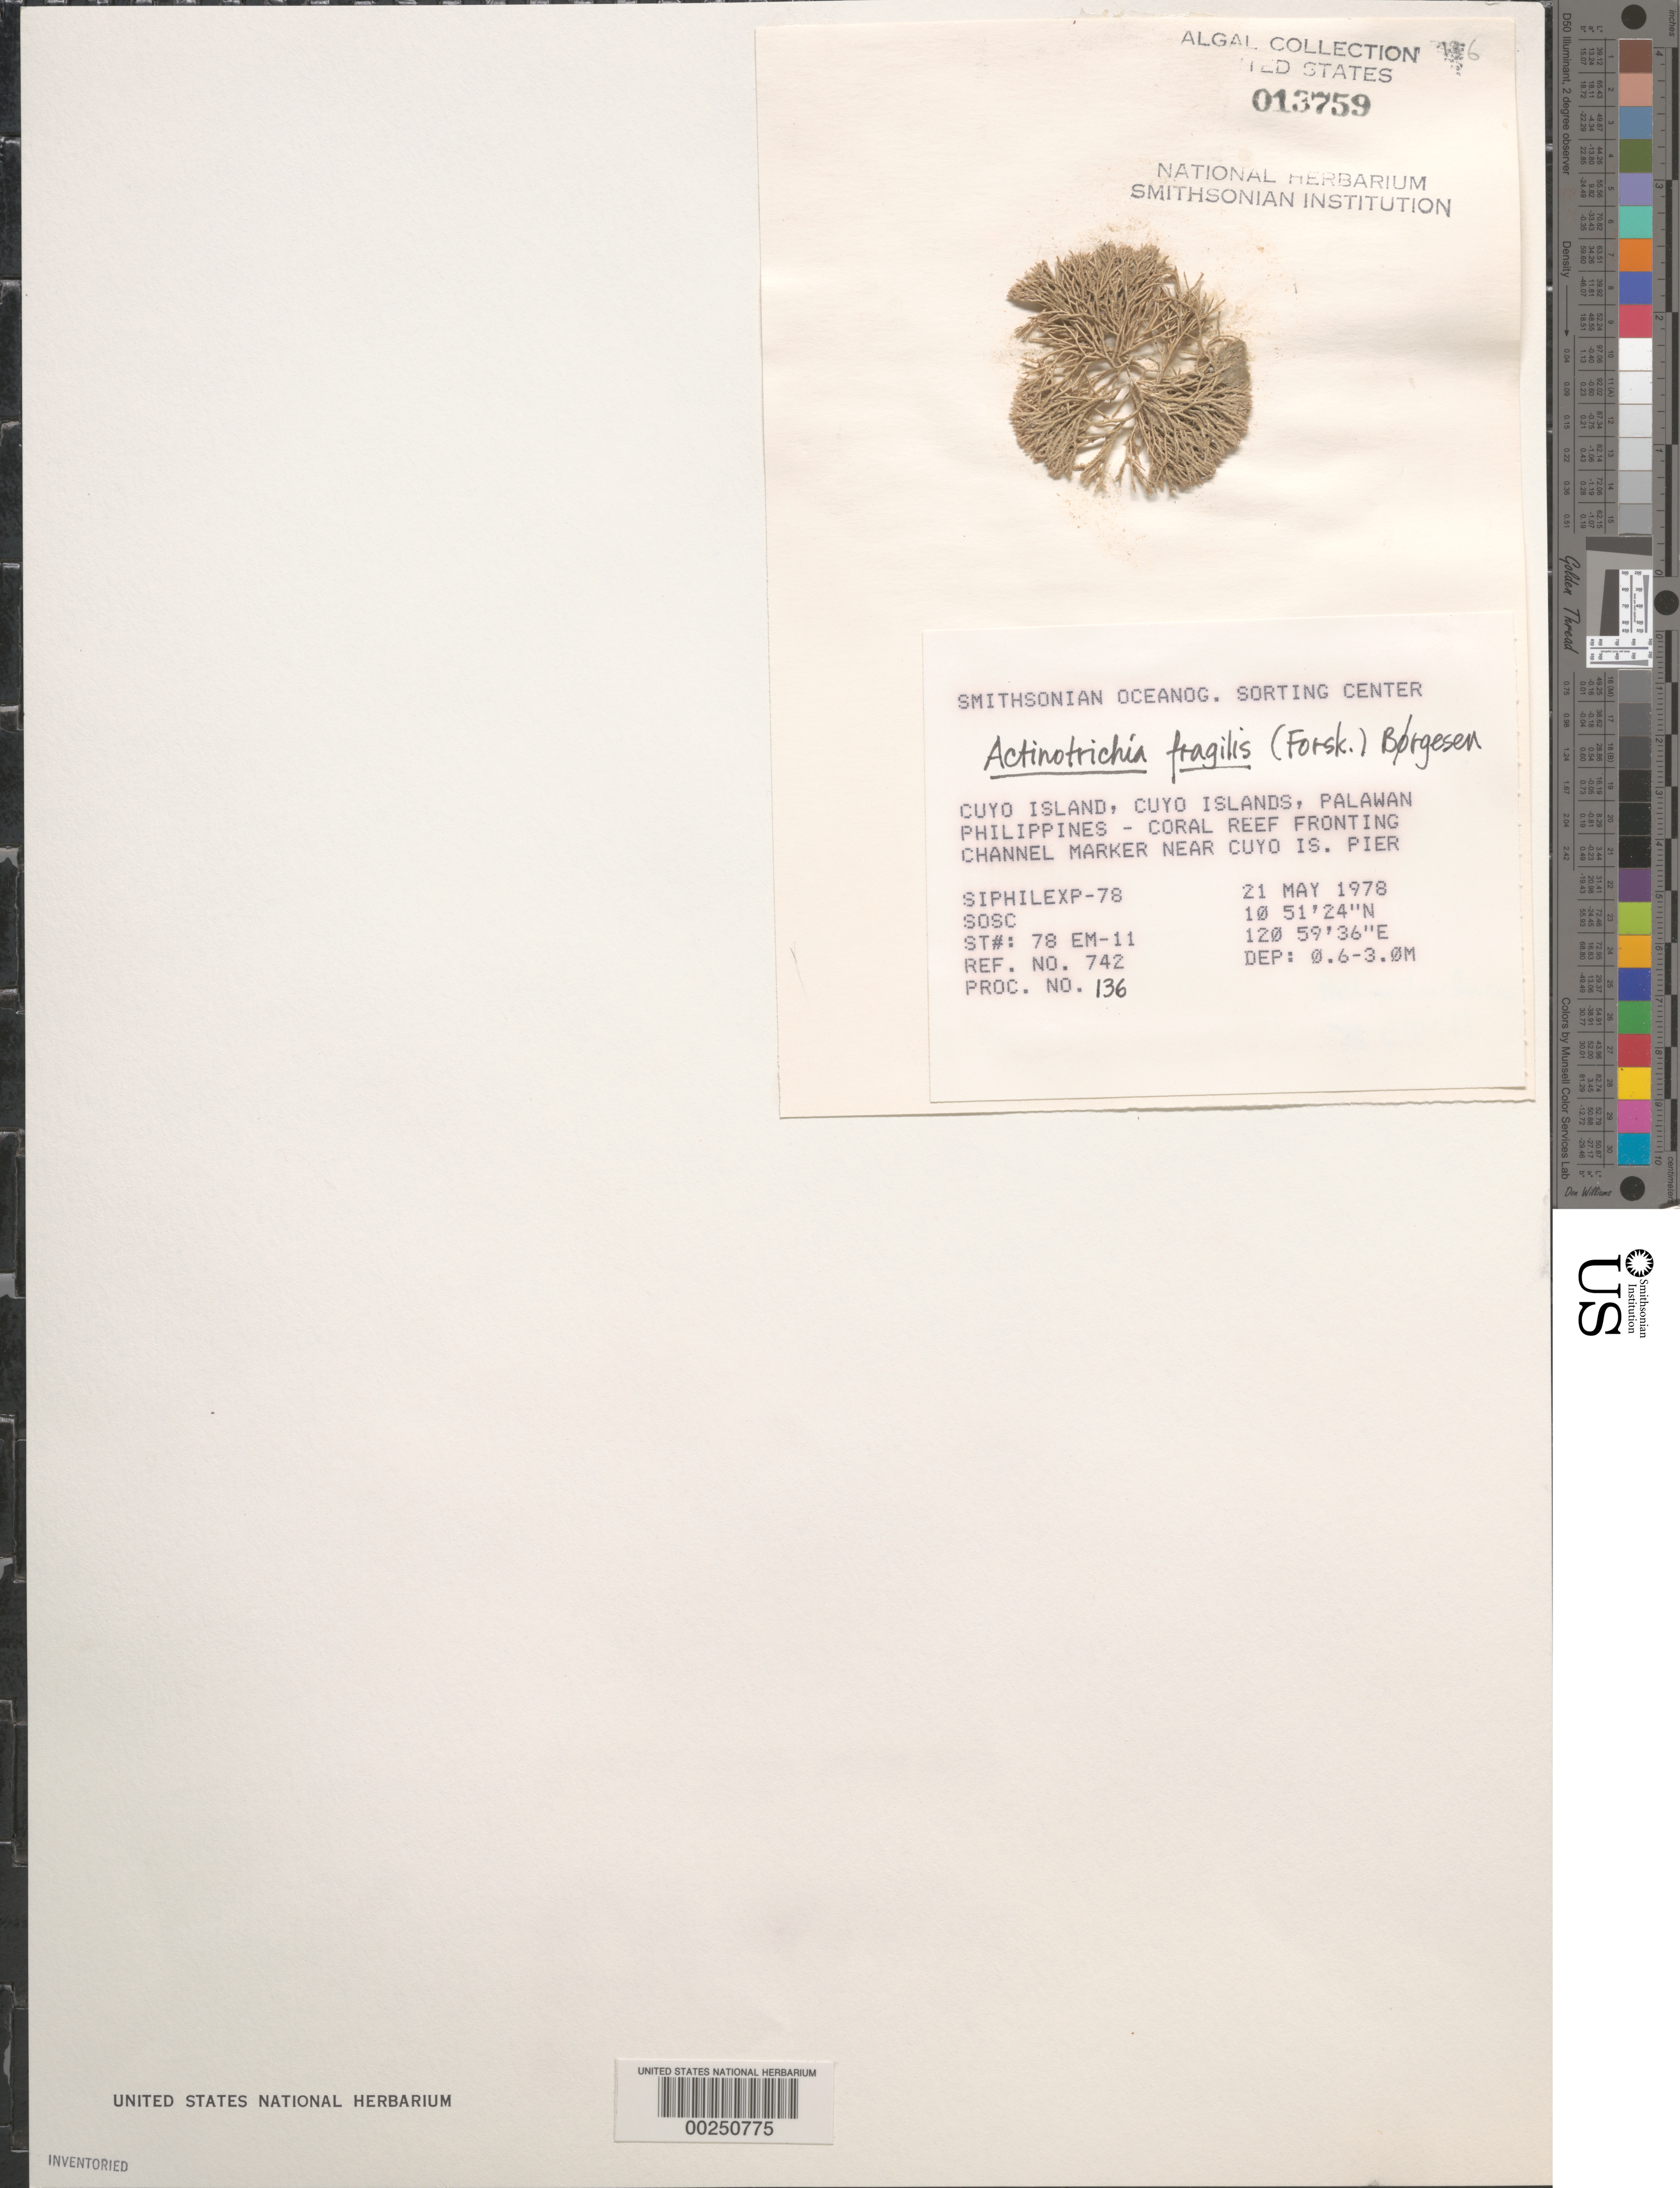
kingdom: Plantae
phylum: Rhodophyta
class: Florideophyceae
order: Nemaliales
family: Galaxauraceae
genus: Actinotrichia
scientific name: Actinotrichia fragilis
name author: (Forssk.) Børgesen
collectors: SOSC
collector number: Station 78 EM-11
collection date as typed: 21 May 1978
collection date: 1978-05-21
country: Philippines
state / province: Mimaropa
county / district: Palawan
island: Cuyo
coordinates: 10 51' 24" N, 120 59' 36" E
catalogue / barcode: US 13759